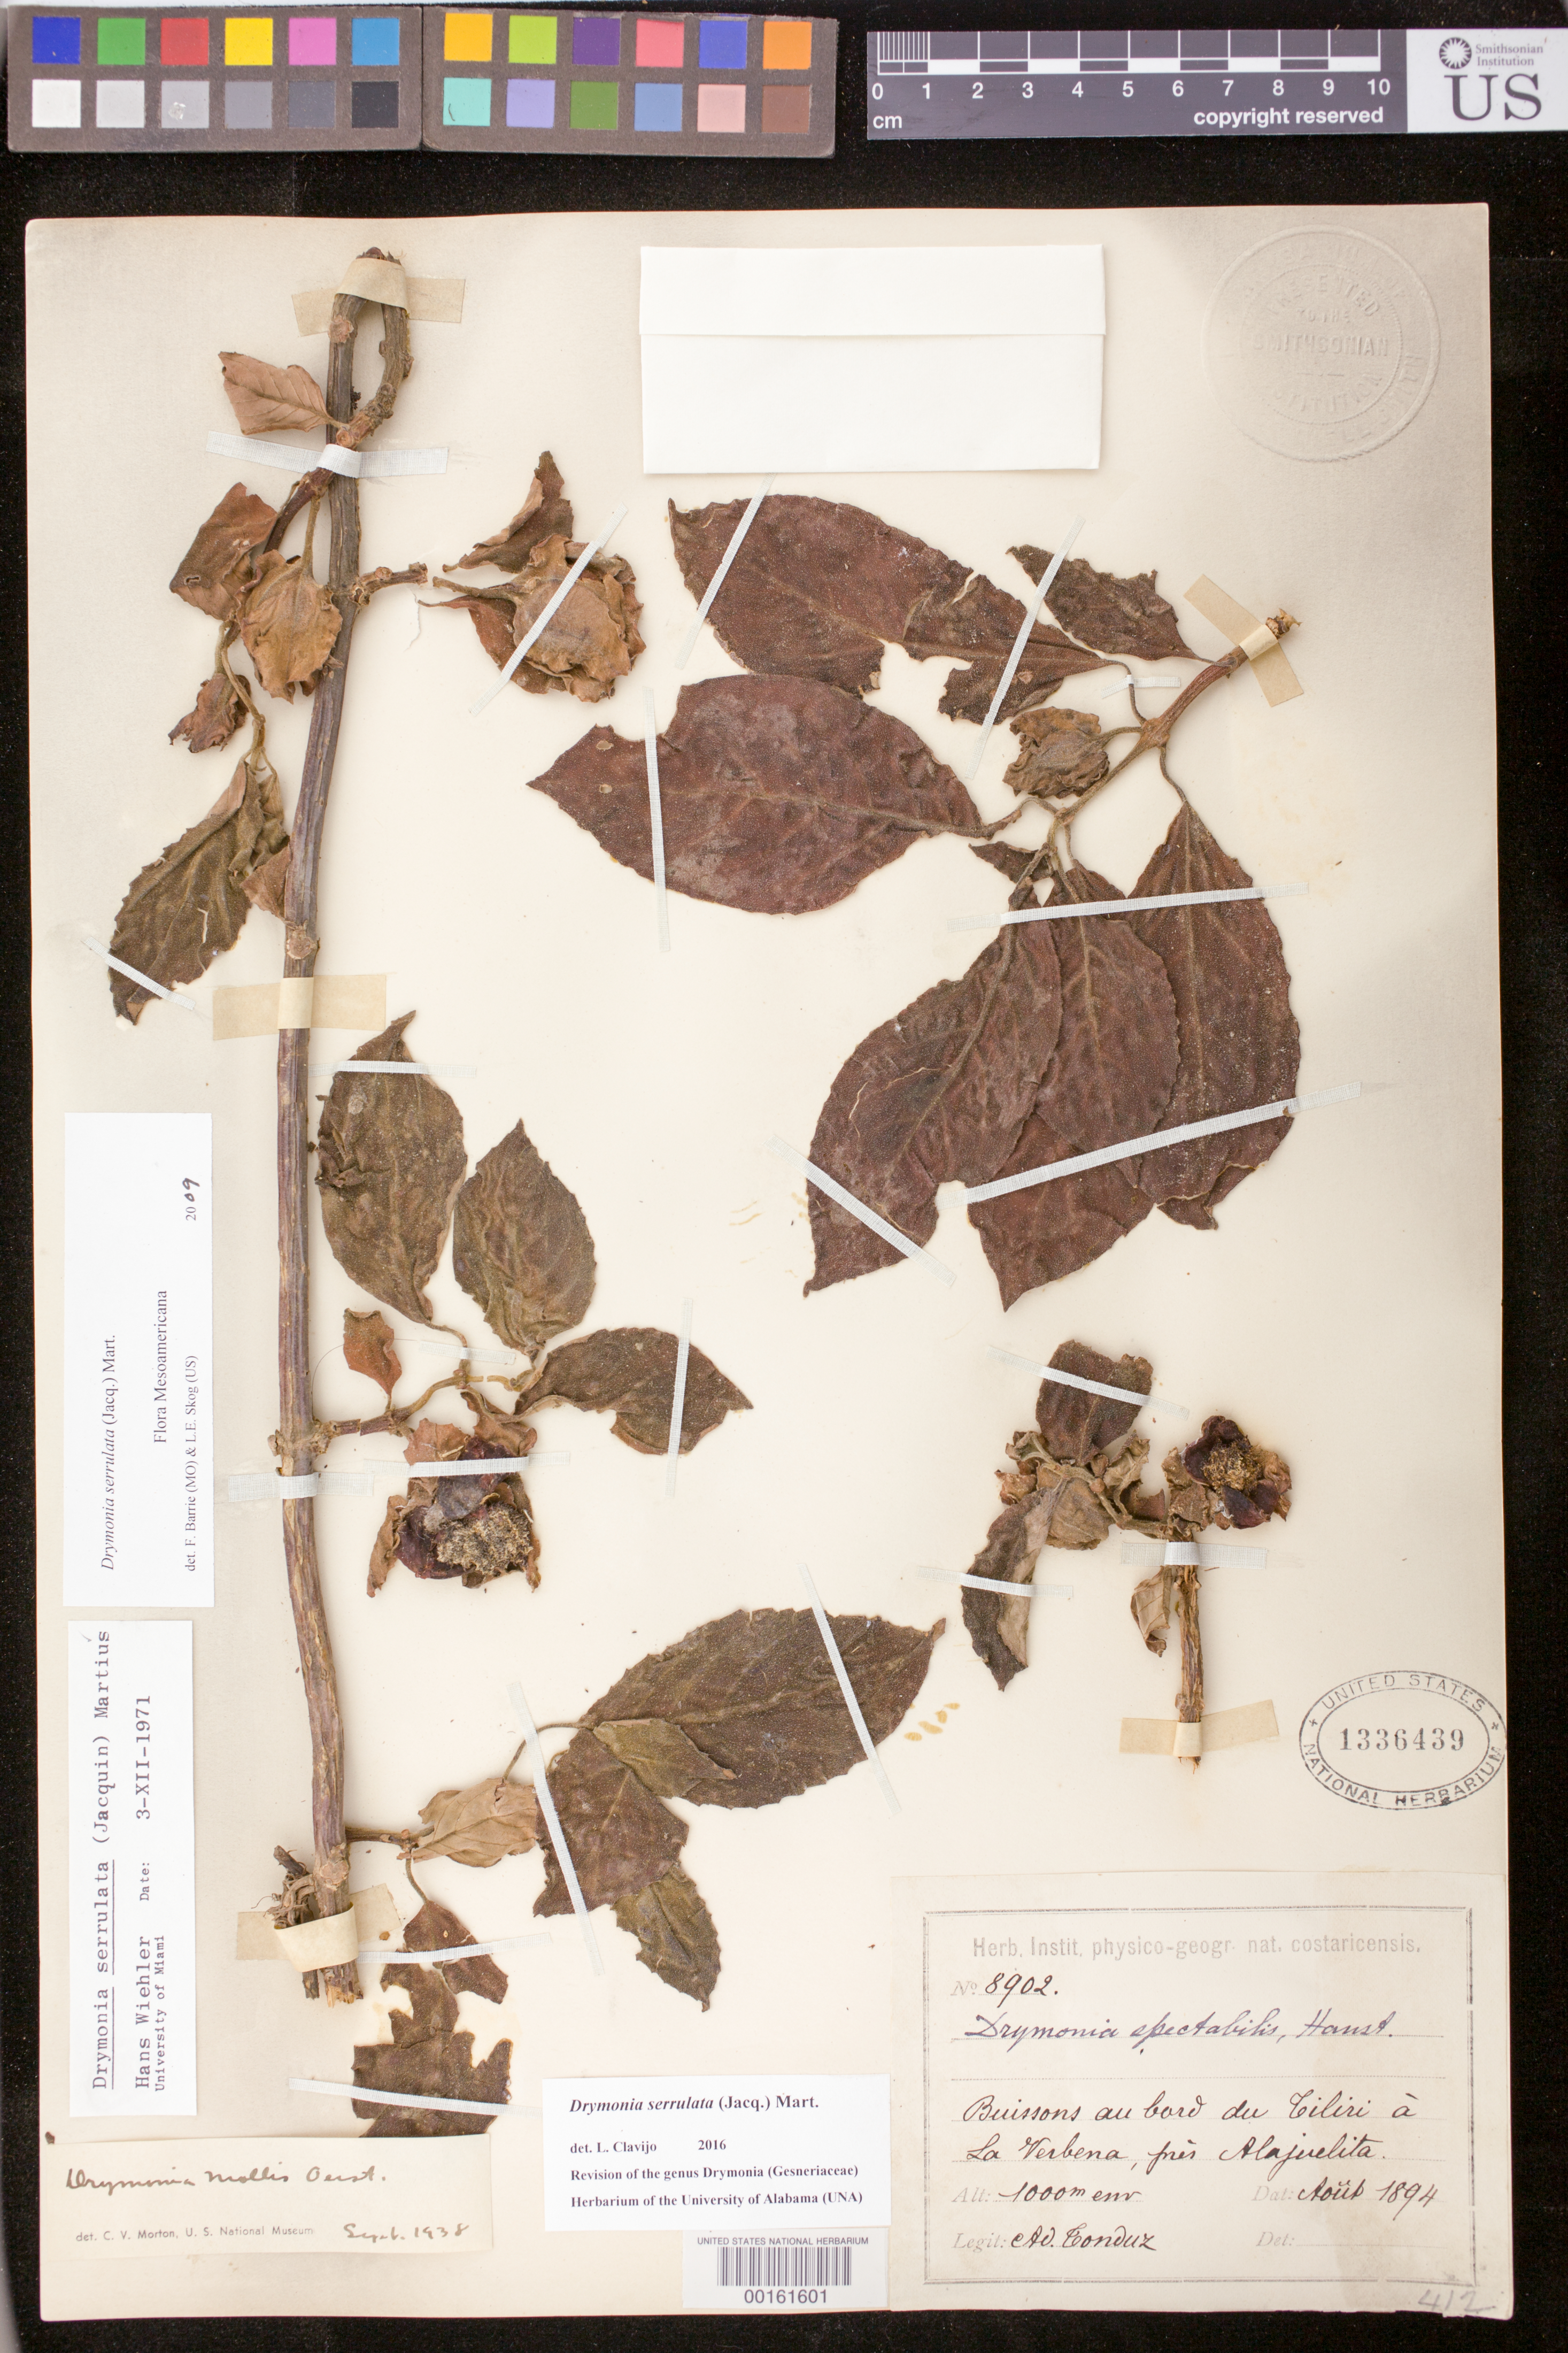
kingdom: Plantae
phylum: Tracheophyta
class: Magnoliopsida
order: Lamiales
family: Gesneriaceae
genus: Drymonia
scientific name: Drymonia serrulata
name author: (Jacq.) Mart.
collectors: A. Tonduz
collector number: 8902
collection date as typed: Aug 1894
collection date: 1894-08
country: Costa Rica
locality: Buissons au bord du Tiliri à La Verbena, près Alajuelita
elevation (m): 1000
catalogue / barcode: US 1336439